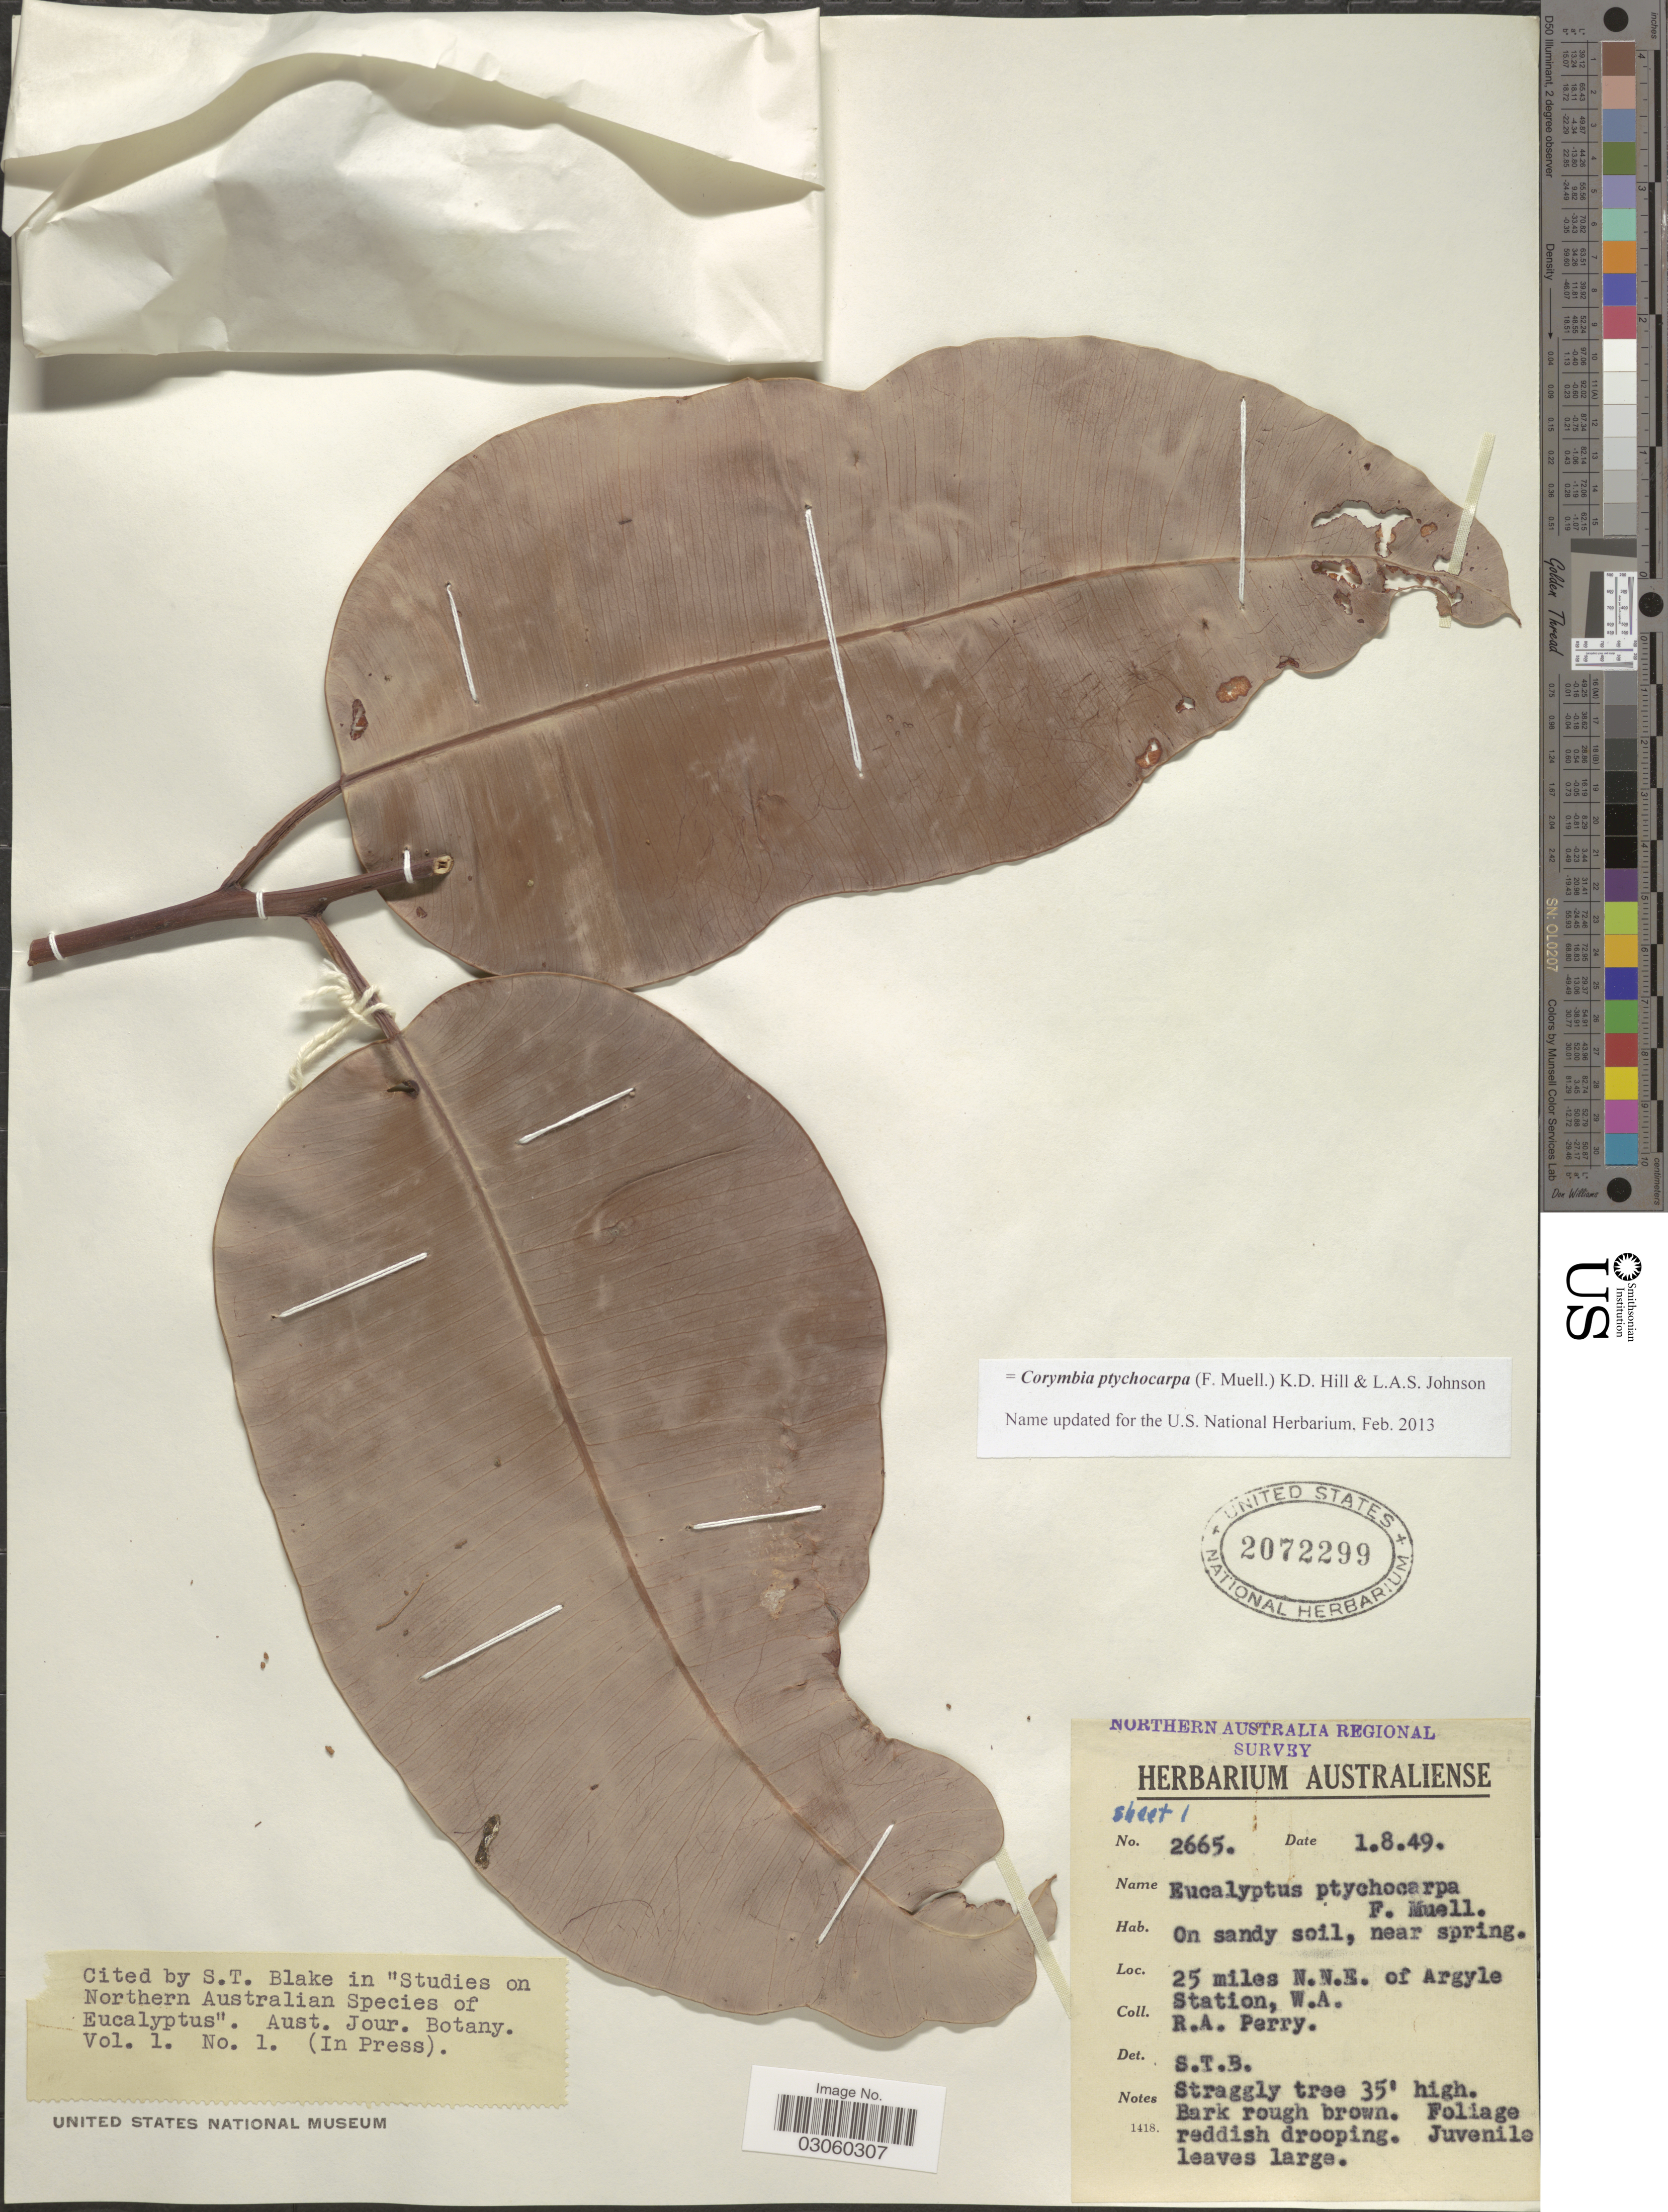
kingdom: Plantae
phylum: Tracheophyta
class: Magnoliopsida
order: Myrtales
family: Myrtaceae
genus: Corymbia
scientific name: Corymbia ptychocarpa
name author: (F. Muell.) K.D. Hill & L.A.S. Johnson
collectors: Perry, R. A.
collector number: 2665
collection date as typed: Transcribed d/m/y: 1/8/49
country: Australia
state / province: Western Australia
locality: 25 miles N.N.E. of Argyle Station, W.A.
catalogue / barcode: US 2072299